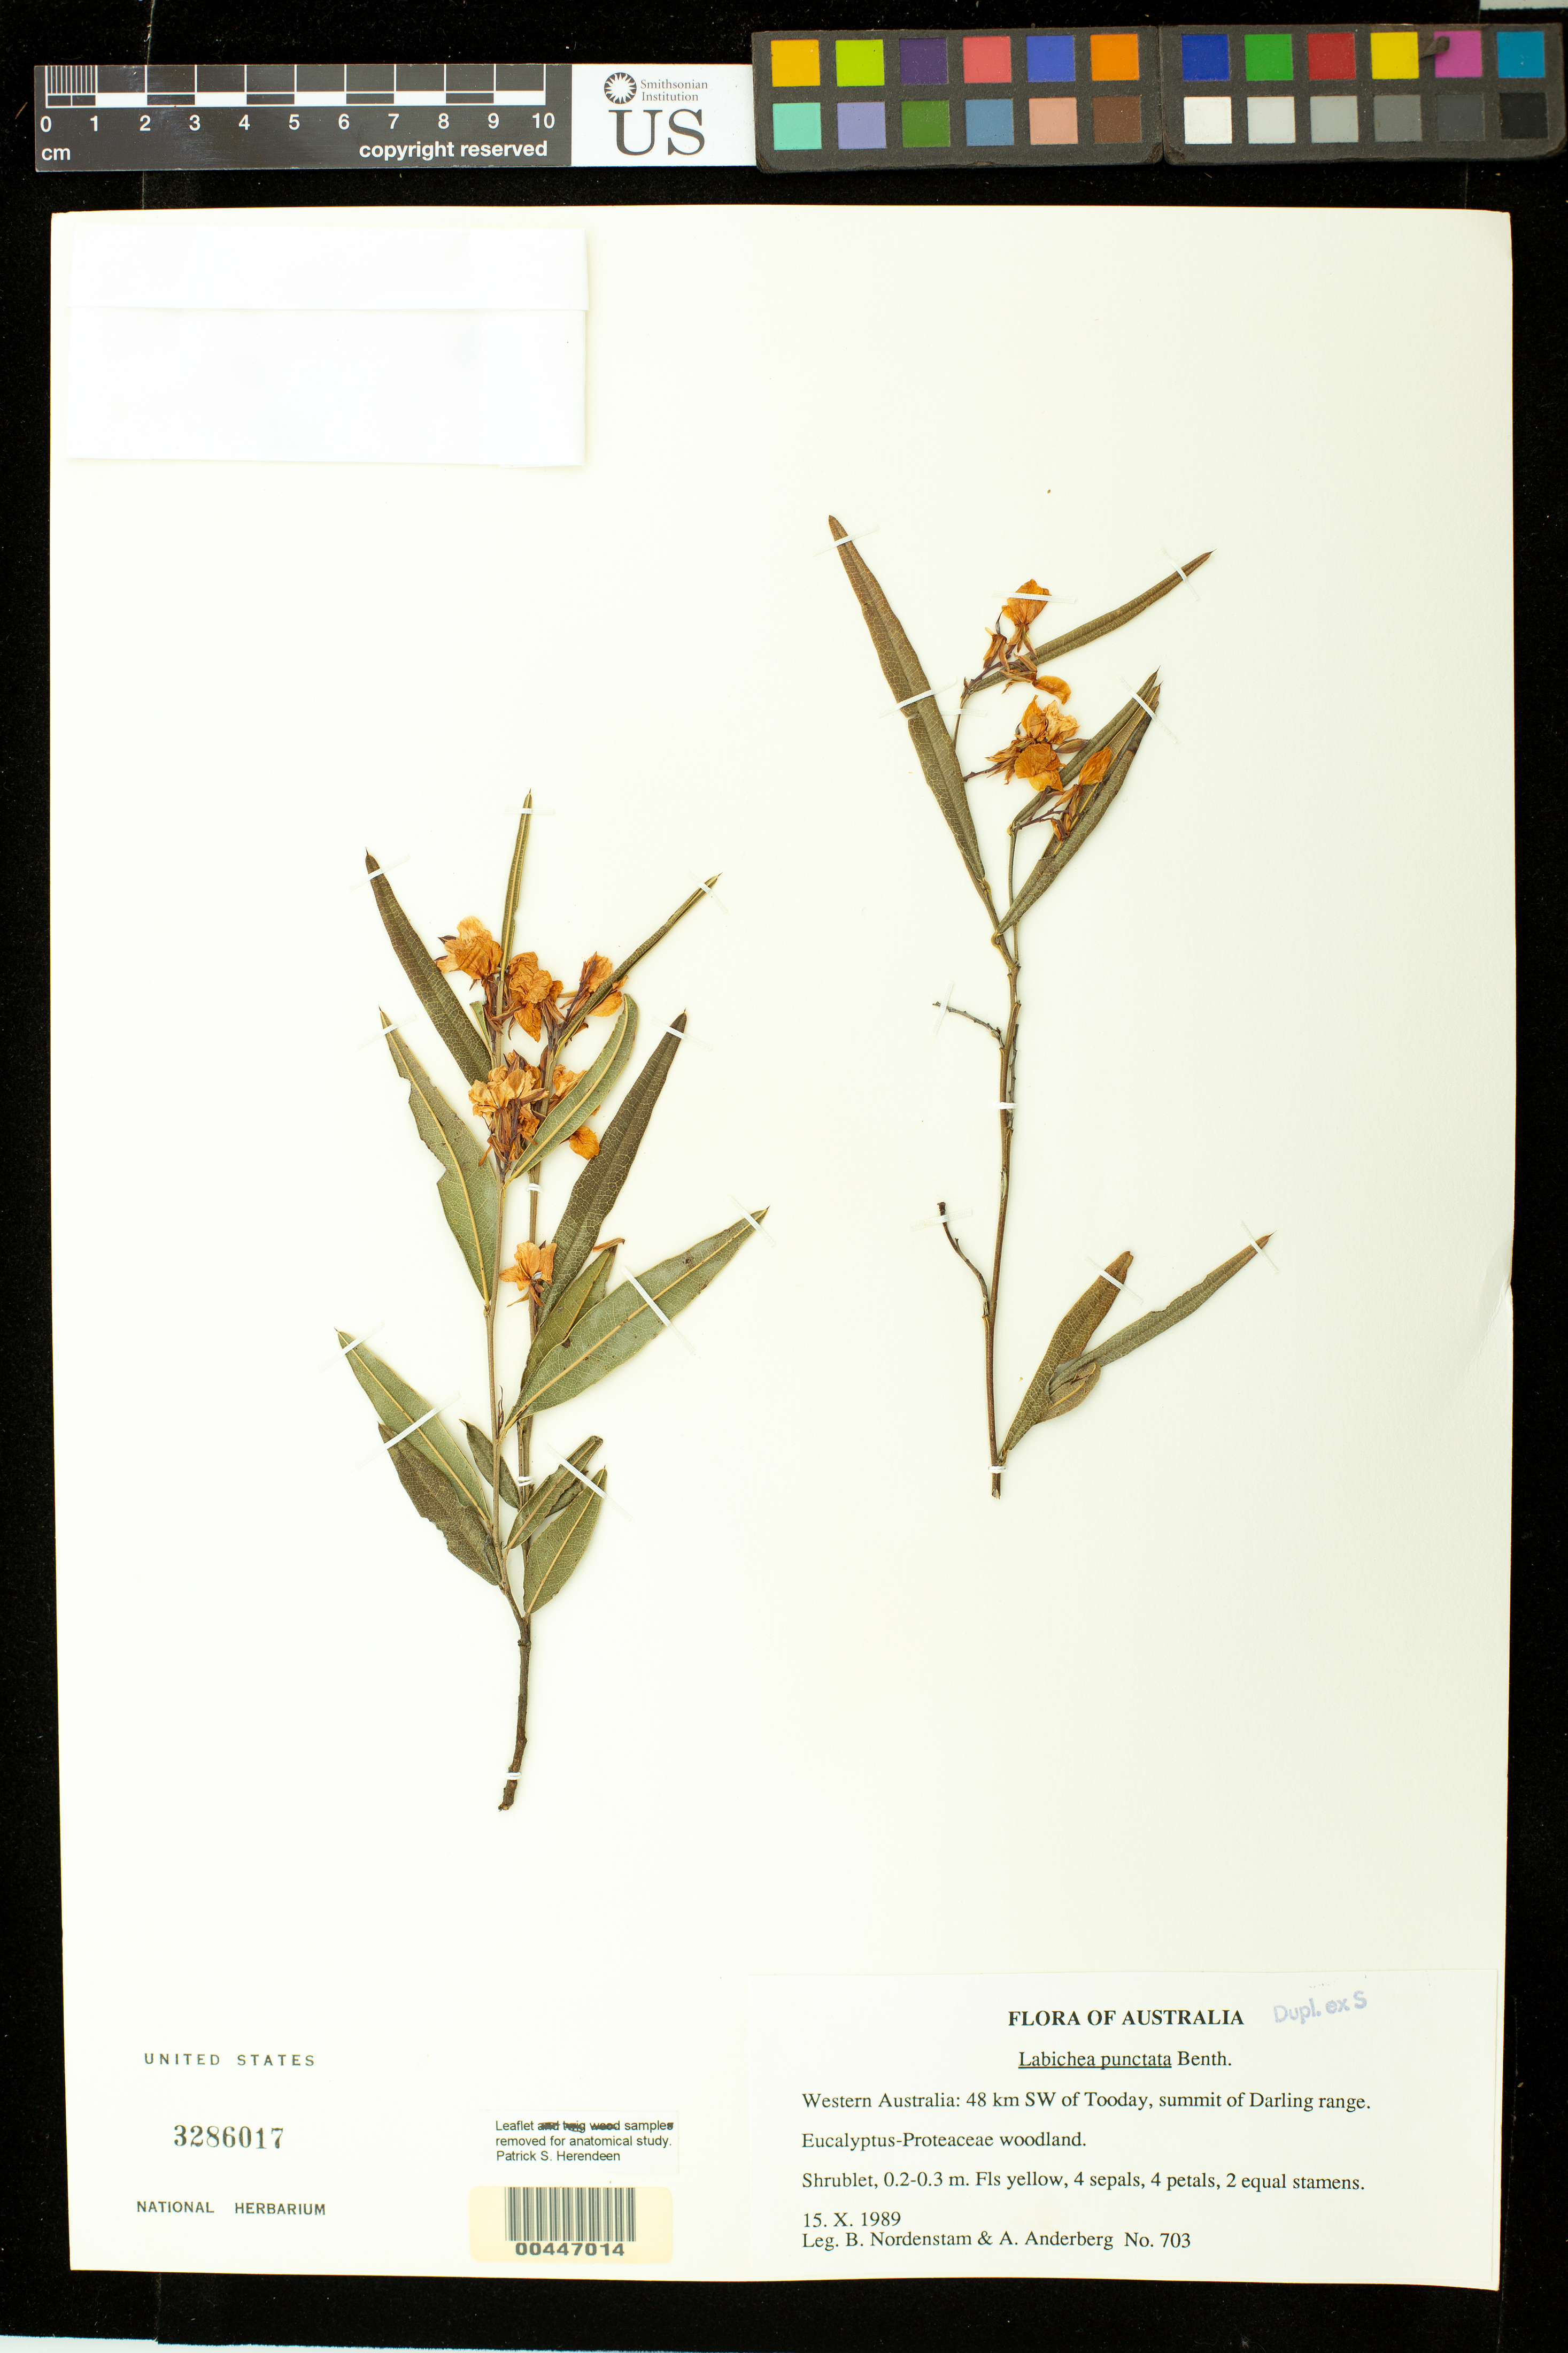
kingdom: Plantae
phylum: Tracheophyta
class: Magnoliopsida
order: Fabales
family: Fabaceae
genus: Labichea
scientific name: Labichea punctata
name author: Lindl.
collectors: B. Nordenstam & A. A. Anderberg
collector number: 703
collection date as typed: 15 Oct 1989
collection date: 1989-10-15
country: Australia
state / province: Western Australia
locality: Sw of tooday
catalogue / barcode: US 3286017